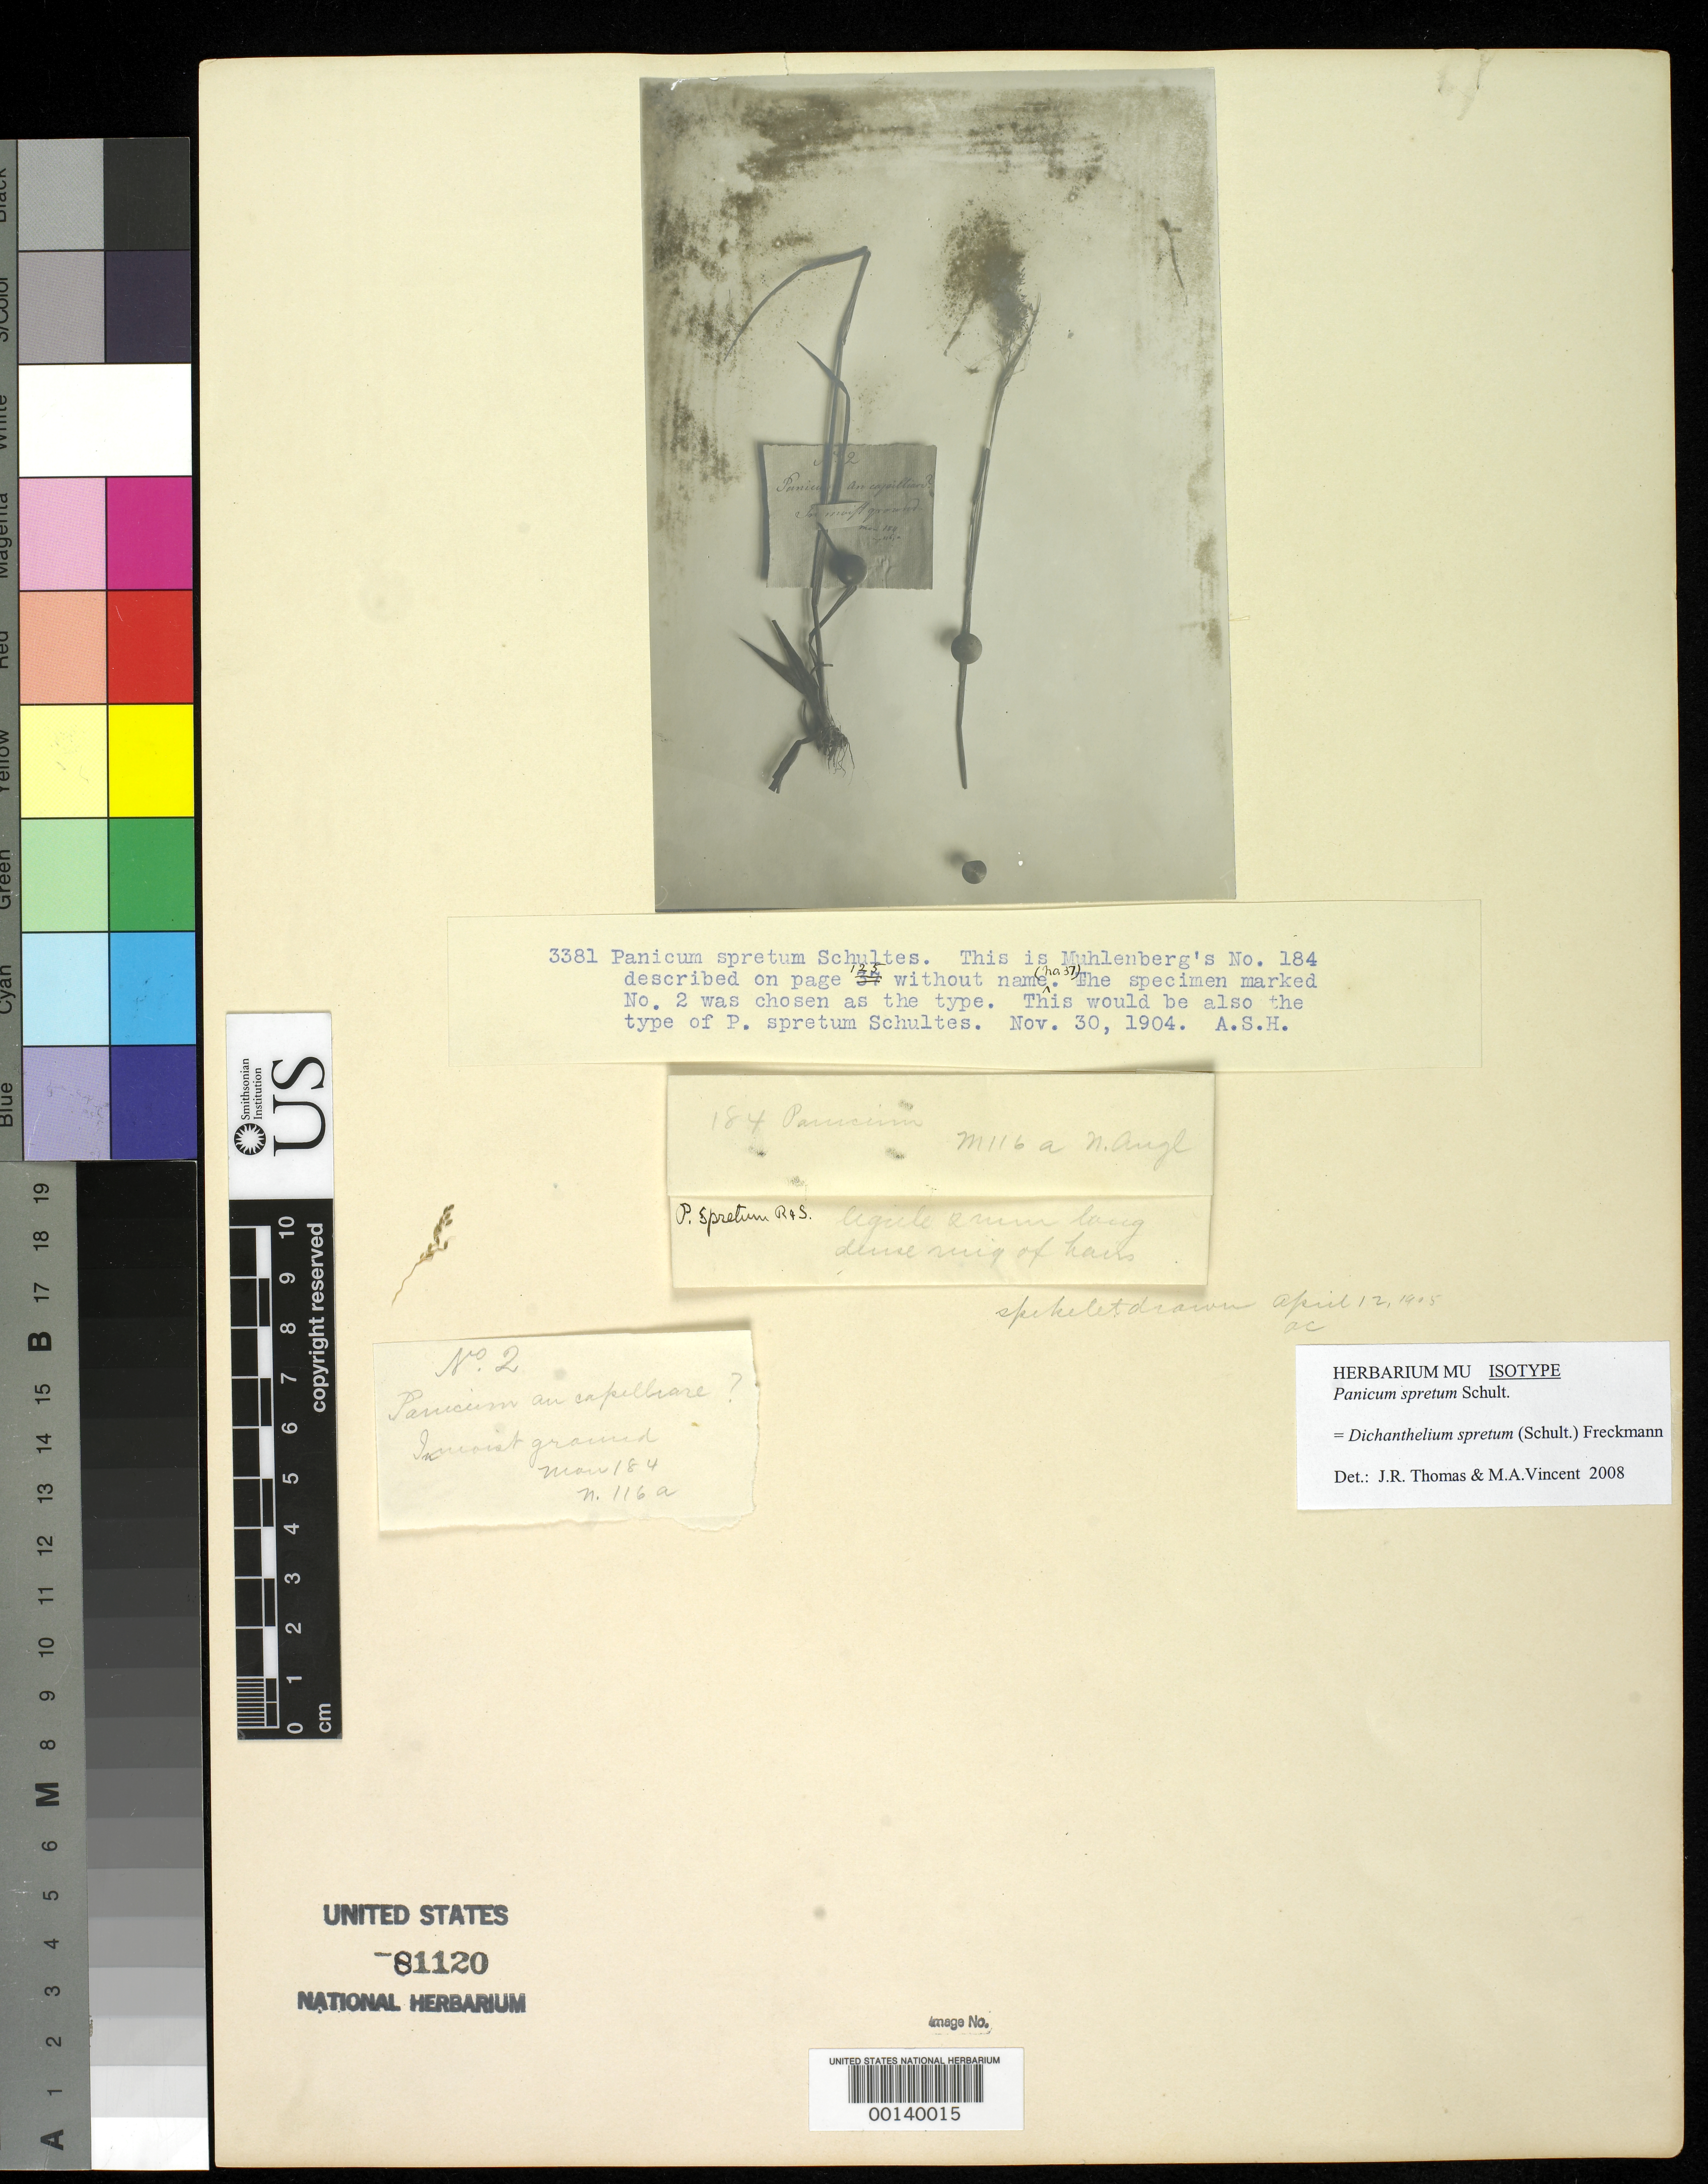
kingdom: Plantae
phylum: Tracheophyta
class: Liliopsida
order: Poales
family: Poaceae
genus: Panicum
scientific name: Panicum spretum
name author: Schult. in Roem. & Schult.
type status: Isotype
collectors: H. Muhlenberg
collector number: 184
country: United States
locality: New England.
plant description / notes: Photograph and fragmentary material of type specimen.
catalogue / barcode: US 81120